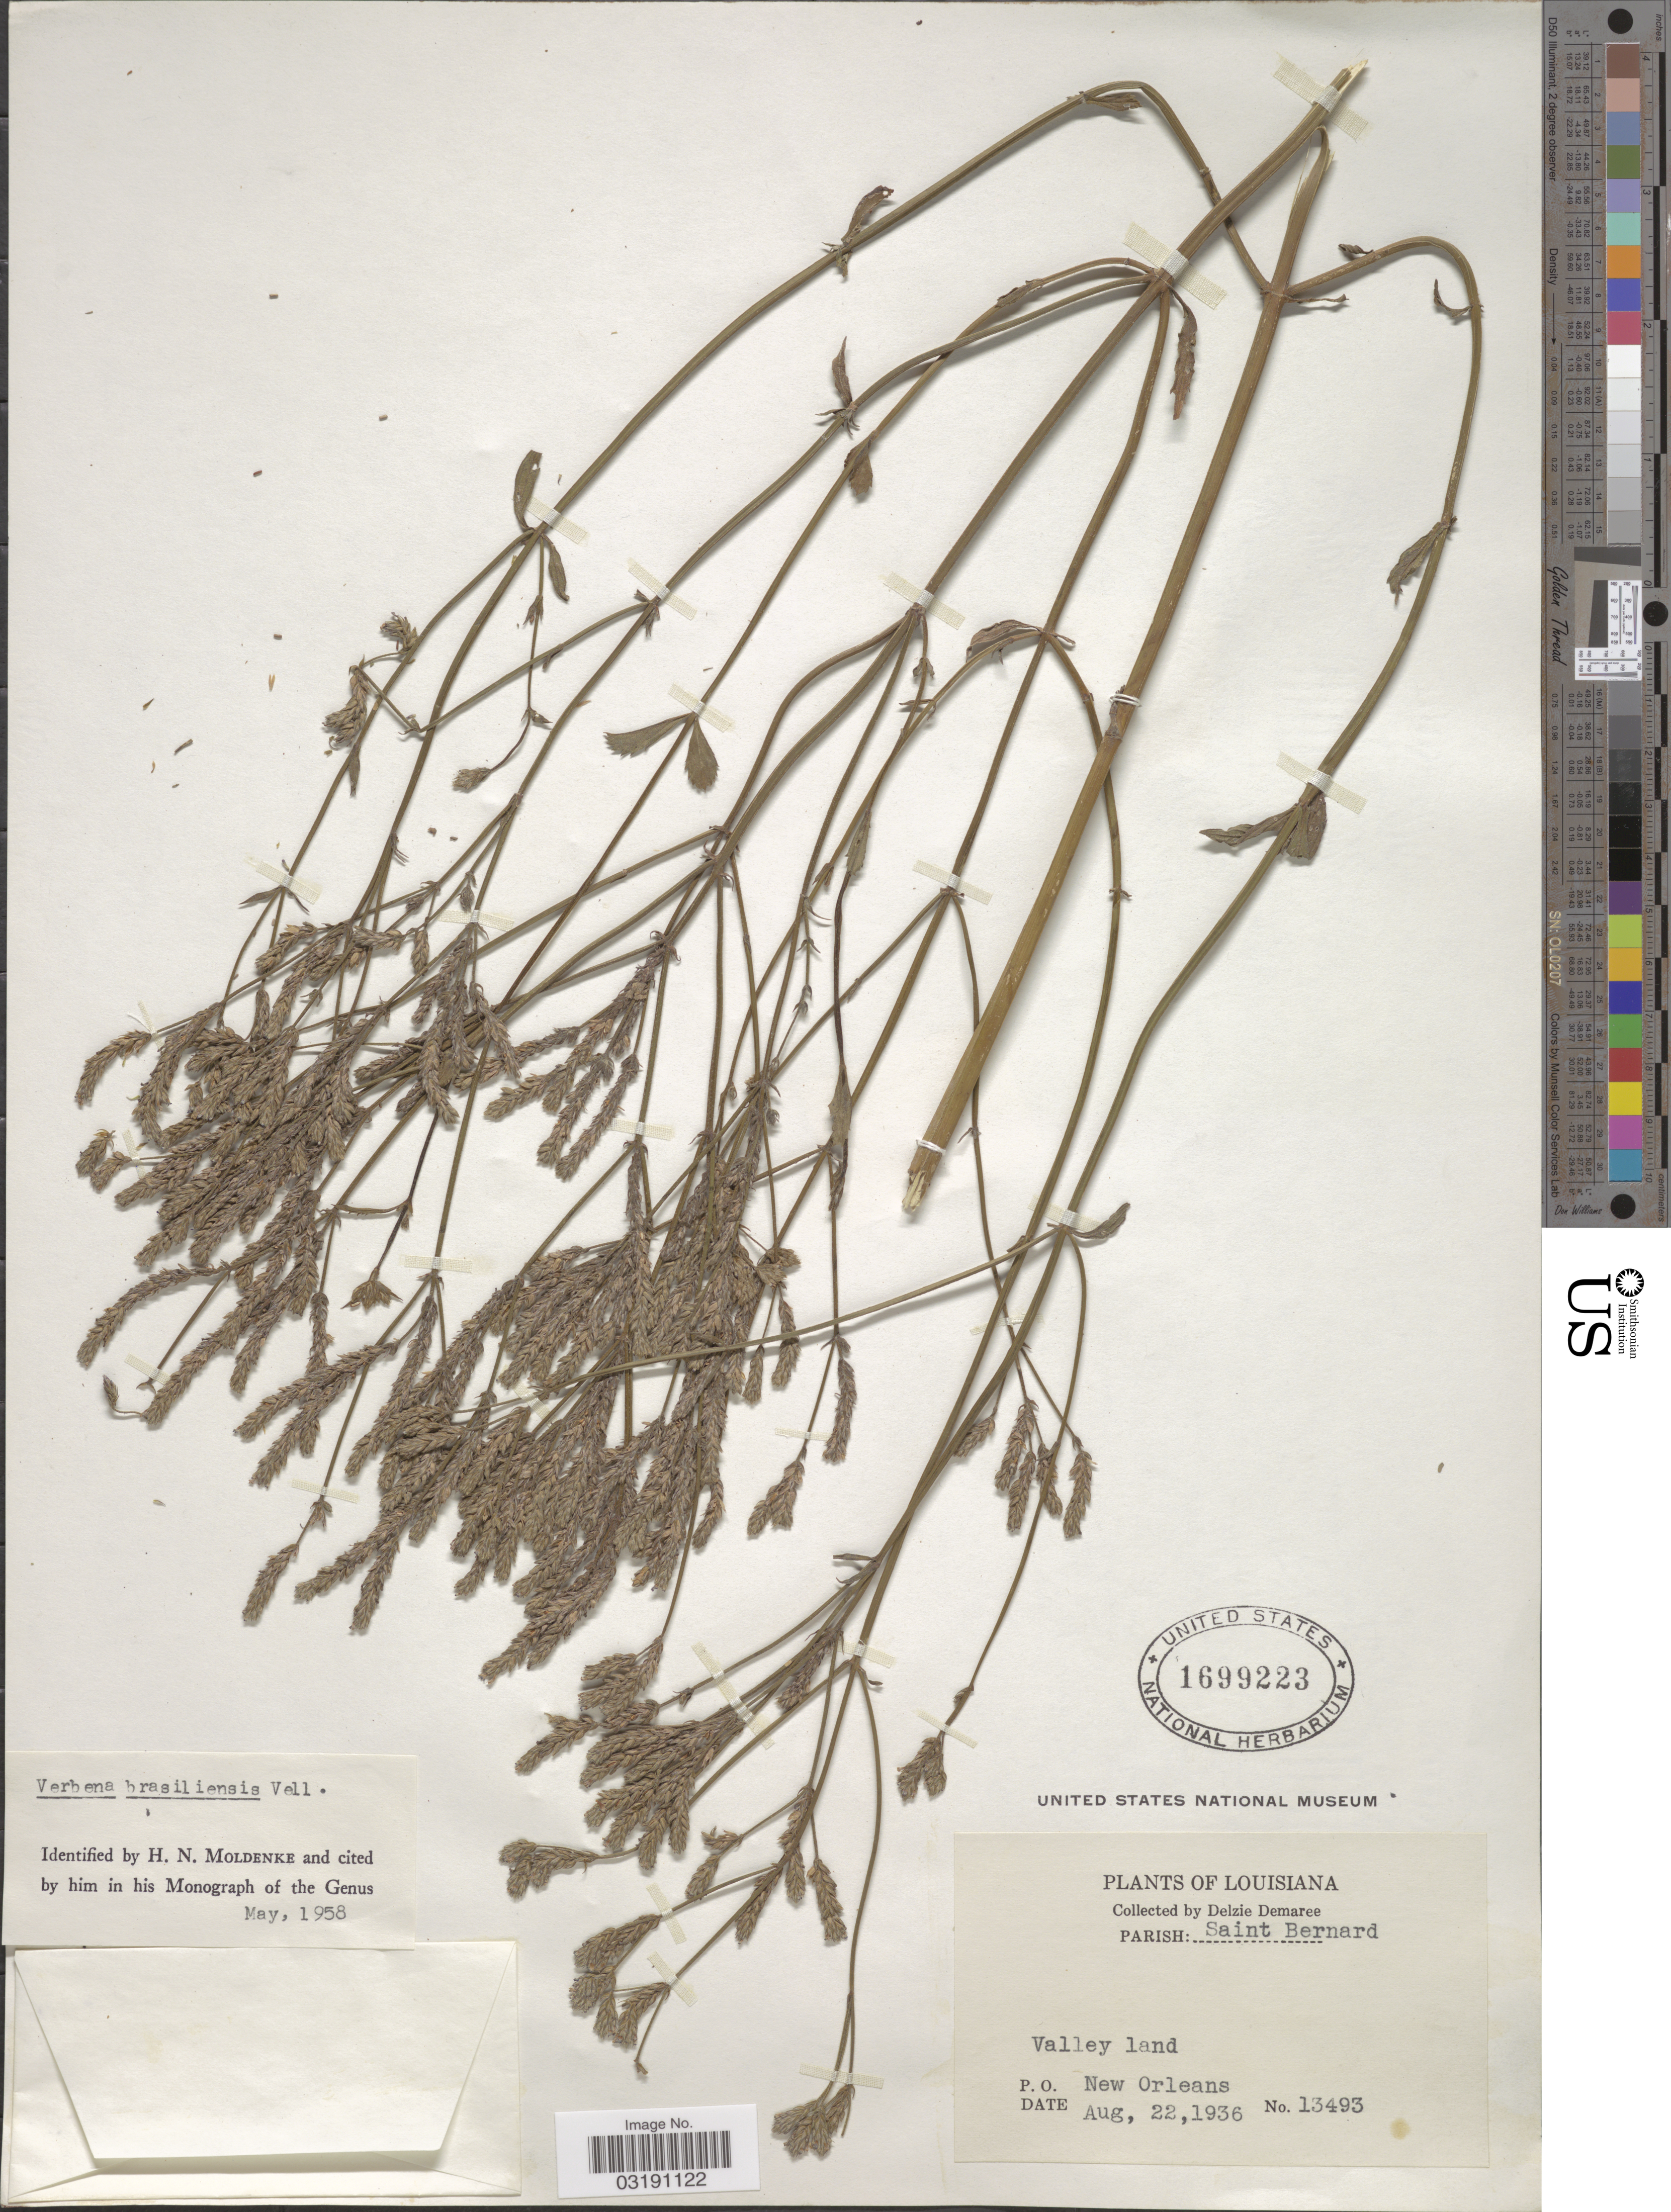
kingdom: Plantae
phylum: Tracheophyta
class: Magnoliopsida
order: Lamiales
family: Verbenaceae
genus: Verbena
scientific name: Verbena brasiliensis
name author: Vell.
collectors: D. Demaree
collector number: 13493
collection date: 1938-08-22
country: United States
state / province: Louisiana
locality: Parish: Saint Bernard. Valley land. P.O. New Orleans.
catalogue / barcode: US 1699223